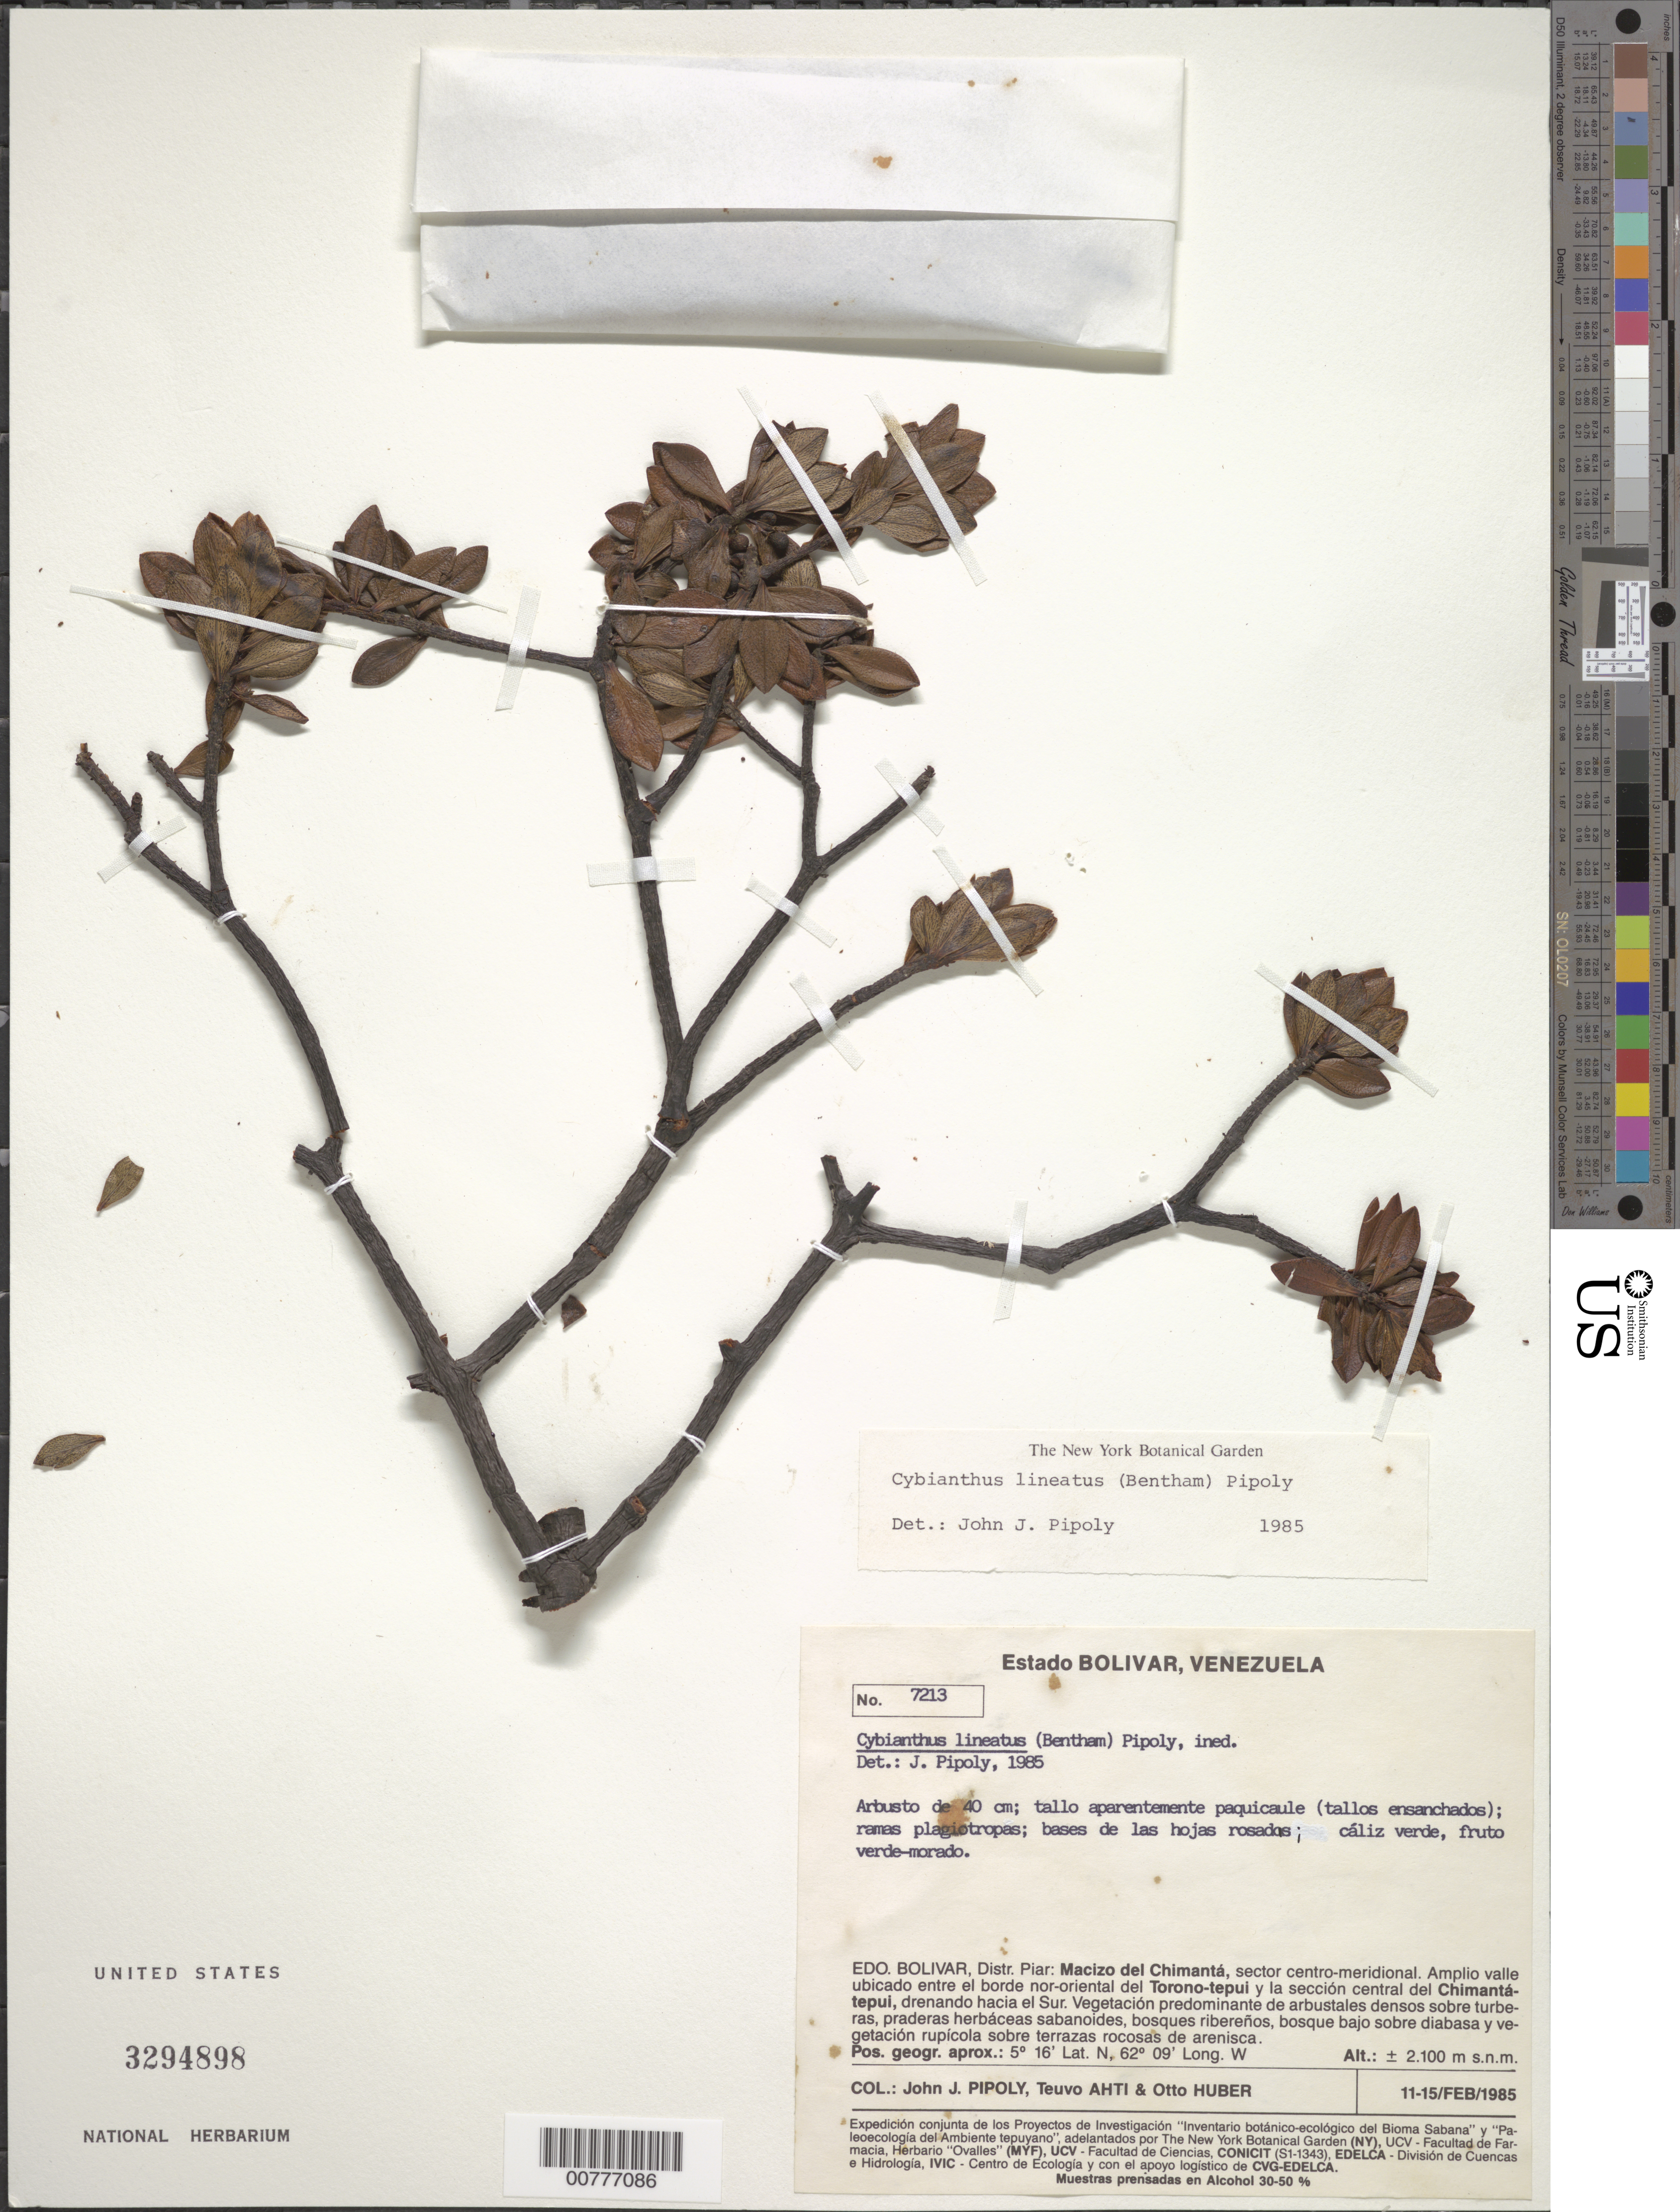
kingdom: Plantae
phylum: Tracheophyta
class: Magnoliopsida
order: Ericales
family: Primulaceae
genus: Cybianthus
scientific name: Cybianthus lineatus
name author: (Benth.) Pipoly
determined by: Pipoly, J. J., III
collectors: J. J. Pipoly, T. T. Ahti & O. Huber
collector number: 7213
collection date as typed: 11-Feb-85 to 15-Feb-85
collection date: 1985-02-11/1985-02-15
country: Venezuela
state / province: Bolívar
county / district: Piar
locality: Macizo del Chimantá, sector centro-meridional; wide valley between the northwest side of the Torono-tepuí and the middle section of the Chimantá-tepuí, draining from the south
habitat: Vegetación predominante de arbustales denso sobre turberas, praderas herbáceas sabanoides, bosques ribereños, bosque bajo sobre diabasa y vegetat…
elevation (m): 2100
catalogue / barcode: US 3294898